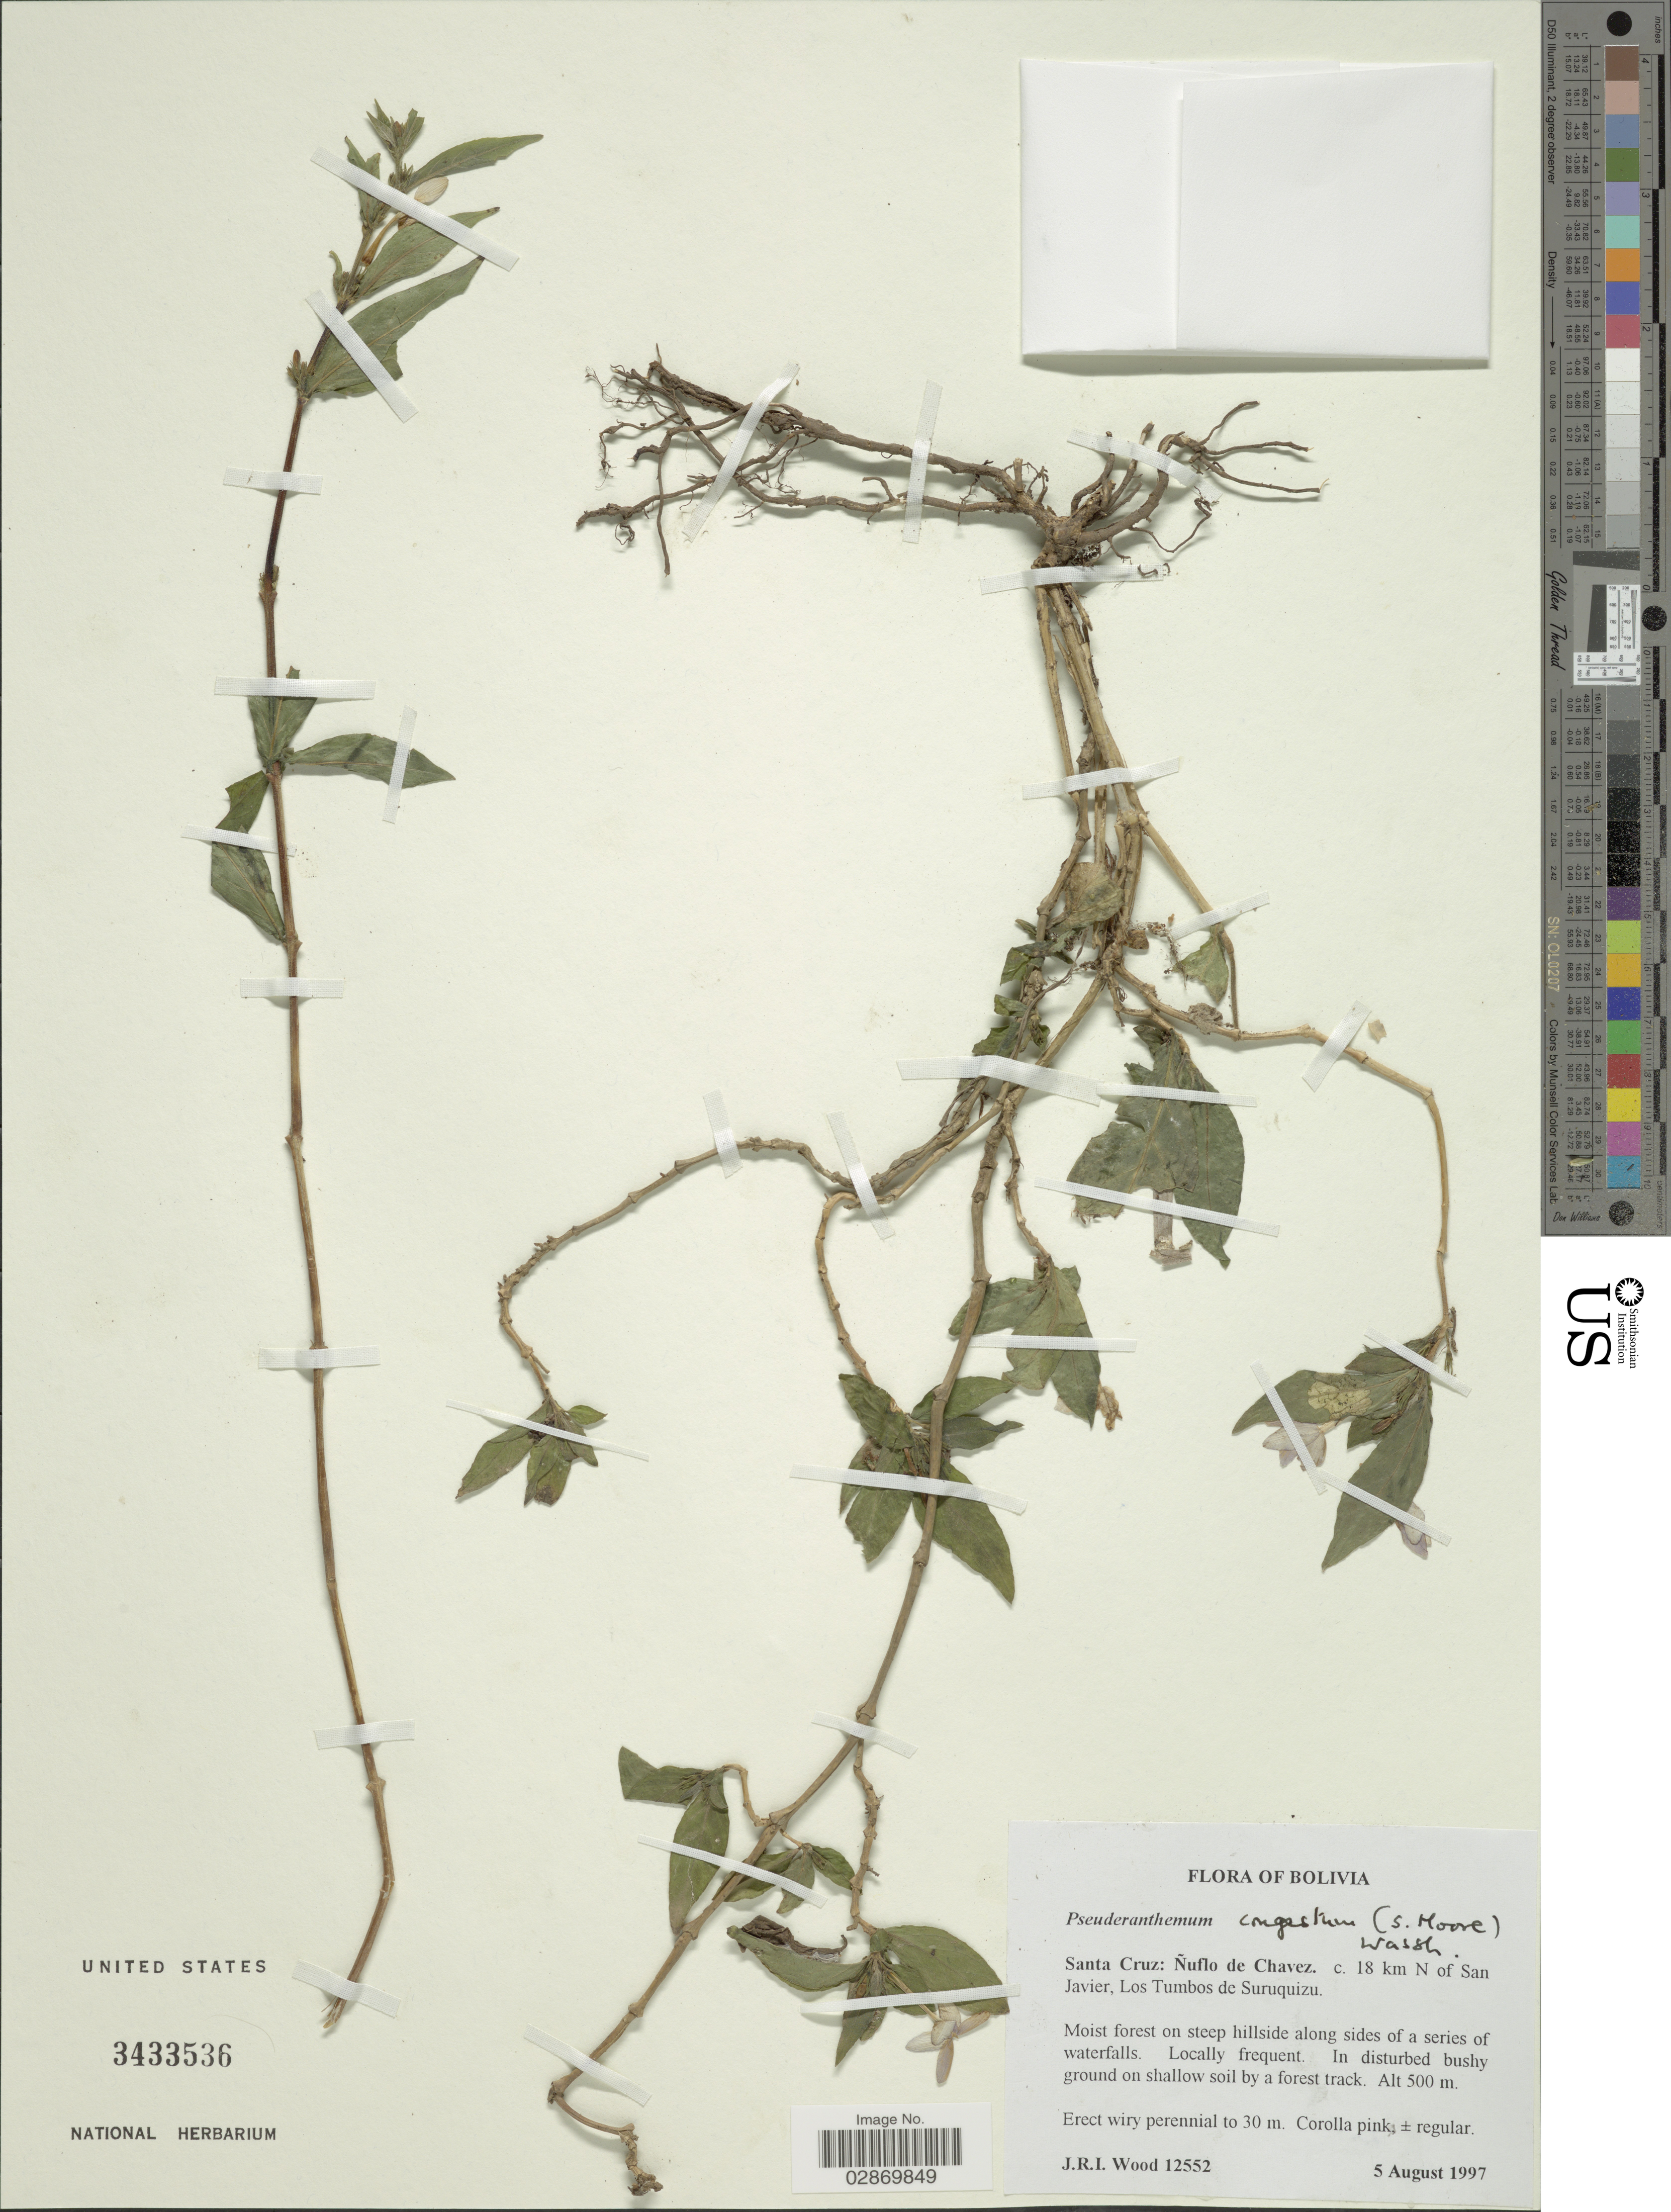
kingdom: Plantae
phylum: Tracheophyta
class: Magnoliopsida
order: Lamiales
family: Acanthaceae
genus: Pseuderanthemum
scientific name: Pseuderanthemum congestum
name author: (S. Moore) Wassh.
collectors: J. R. I. Wood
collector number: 12552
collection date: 1997-08-05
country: Bolivia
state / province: Santa Cruz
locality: Ñuflo de Chavez, c. 18 km N of San Javier, Los Tumbos de Suruquizu.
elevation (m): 500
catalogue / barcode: US 3433536